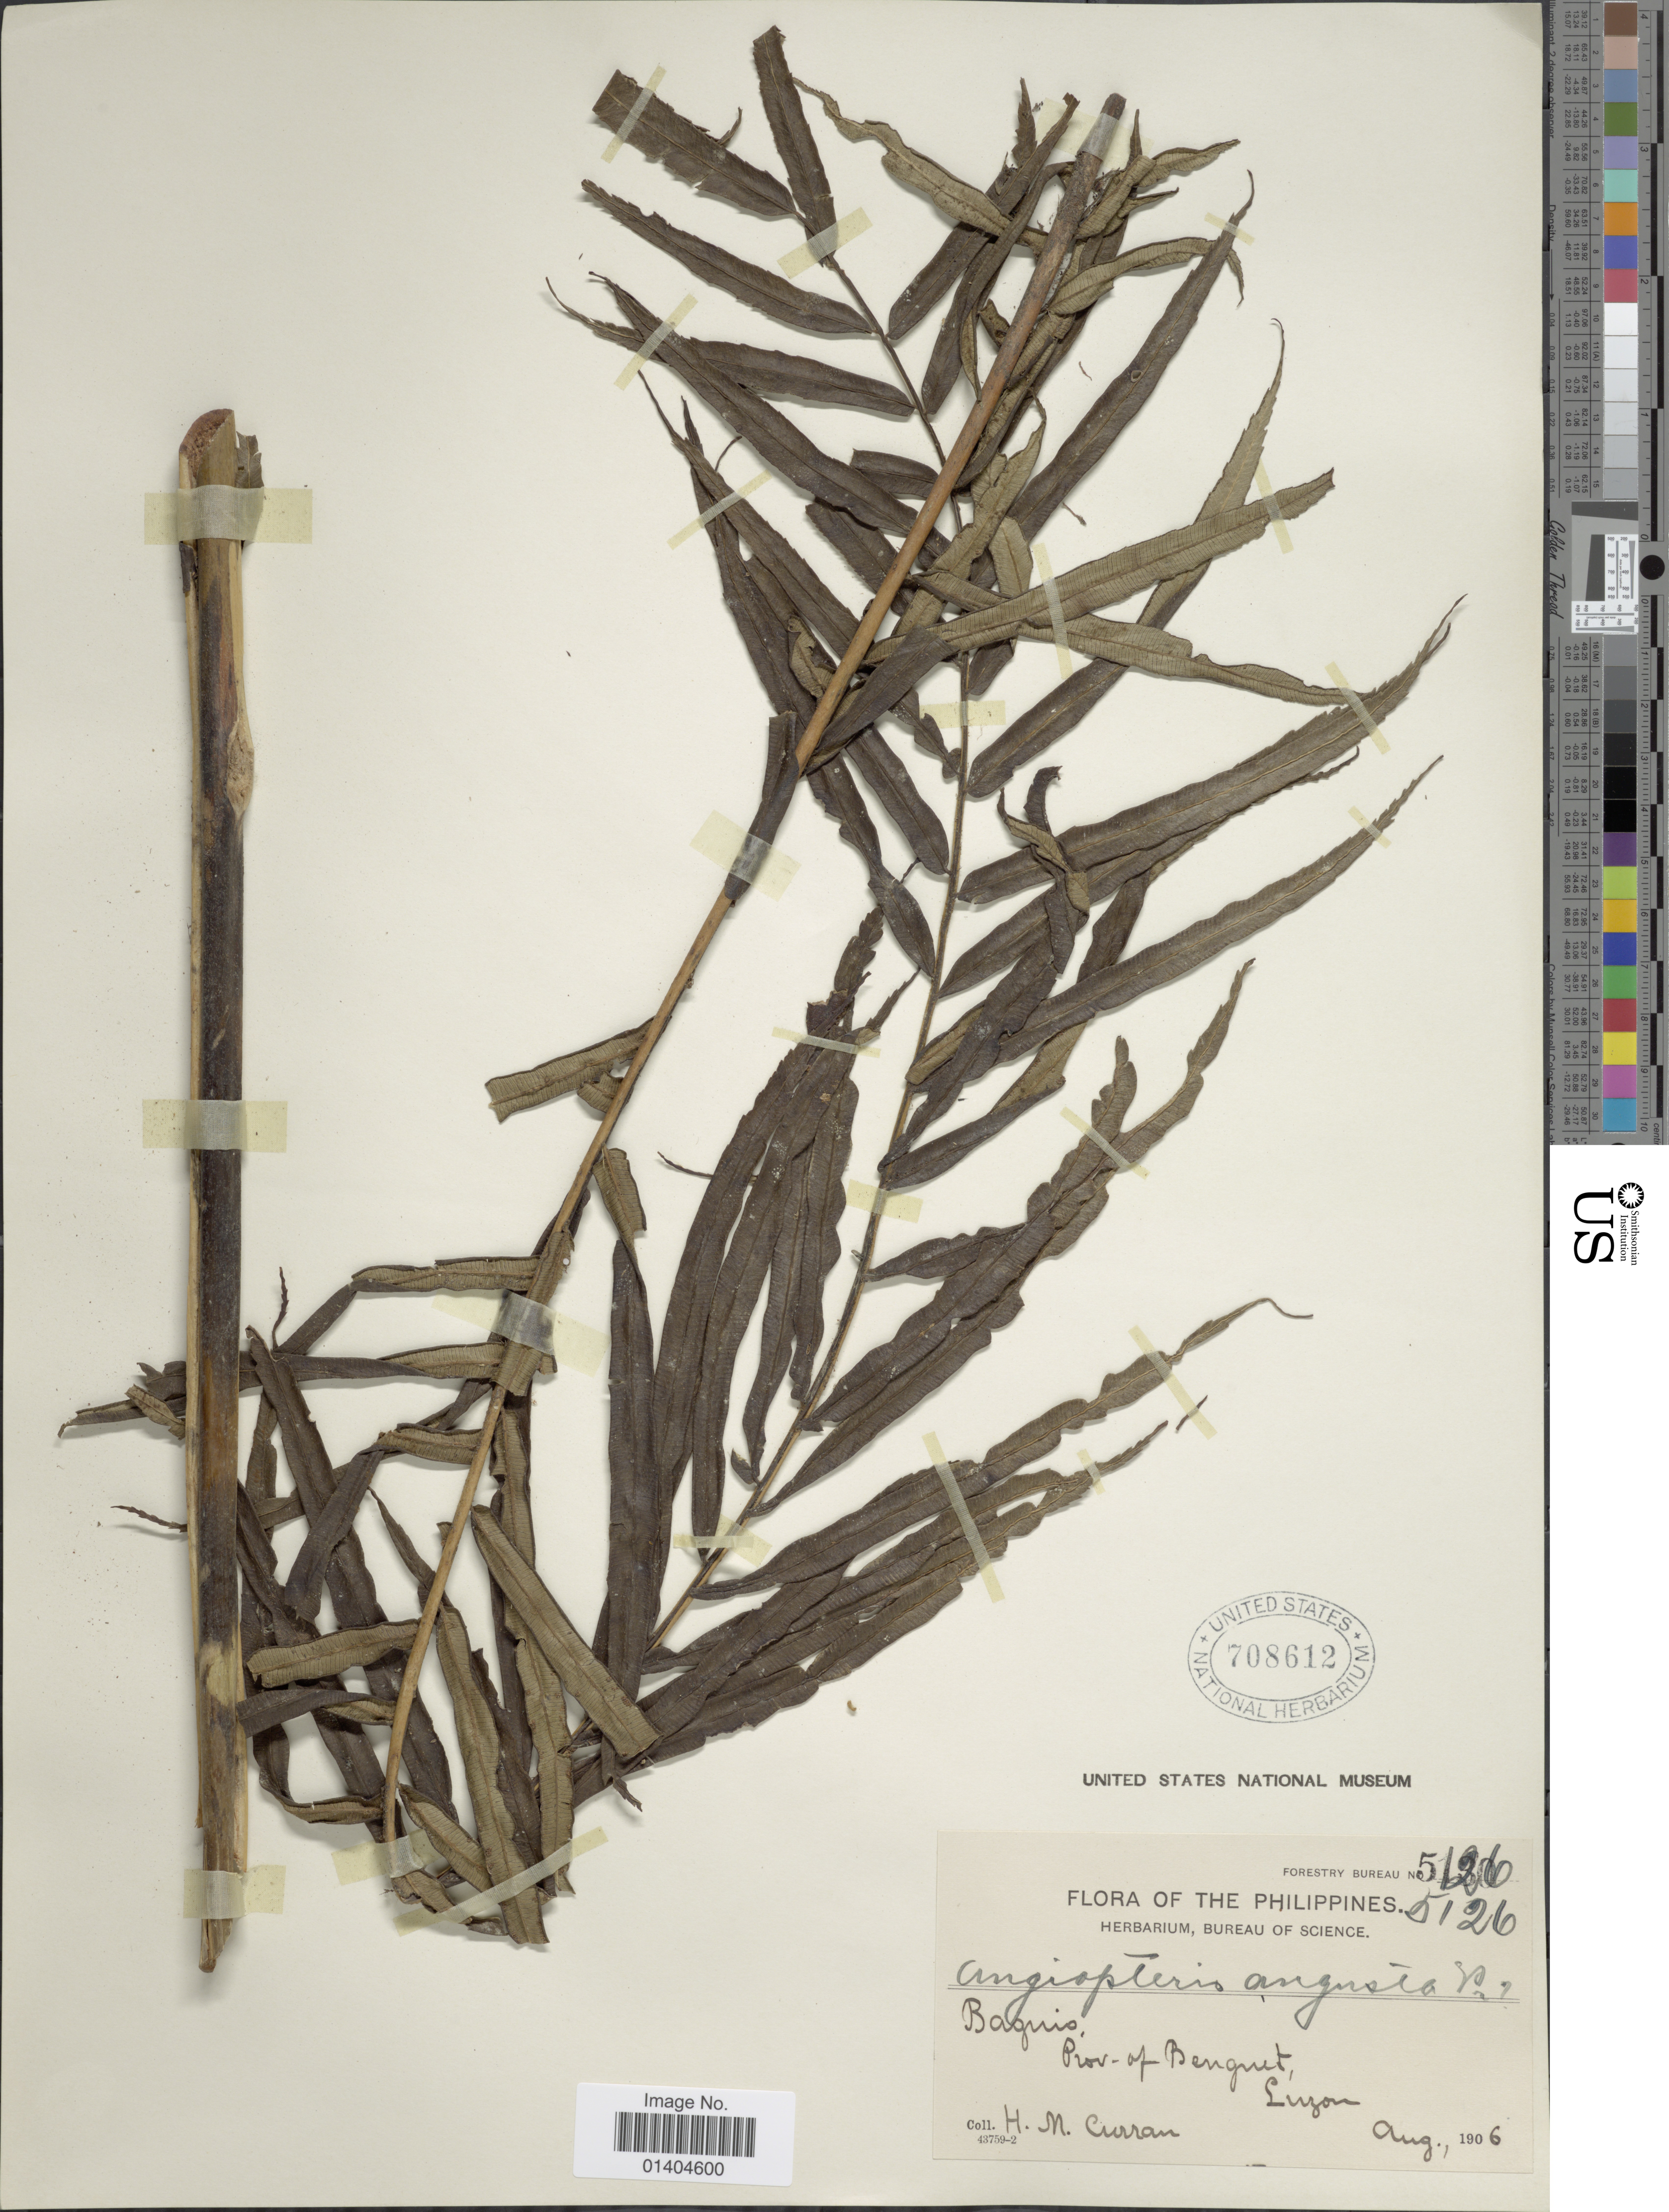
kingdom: Plantae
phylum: Tracheophyta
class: Polypodiopsida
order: Marattiales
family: Marattiaceae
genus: Angiopteris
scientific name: Angiopteris angustifolia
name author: C. Presl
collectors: H. M. Curran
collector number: Forestry Bureau 5126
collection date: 1906-08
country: Philippines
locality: Baguis. Prov. of Benguet, Luzon.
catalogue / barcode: US 708612